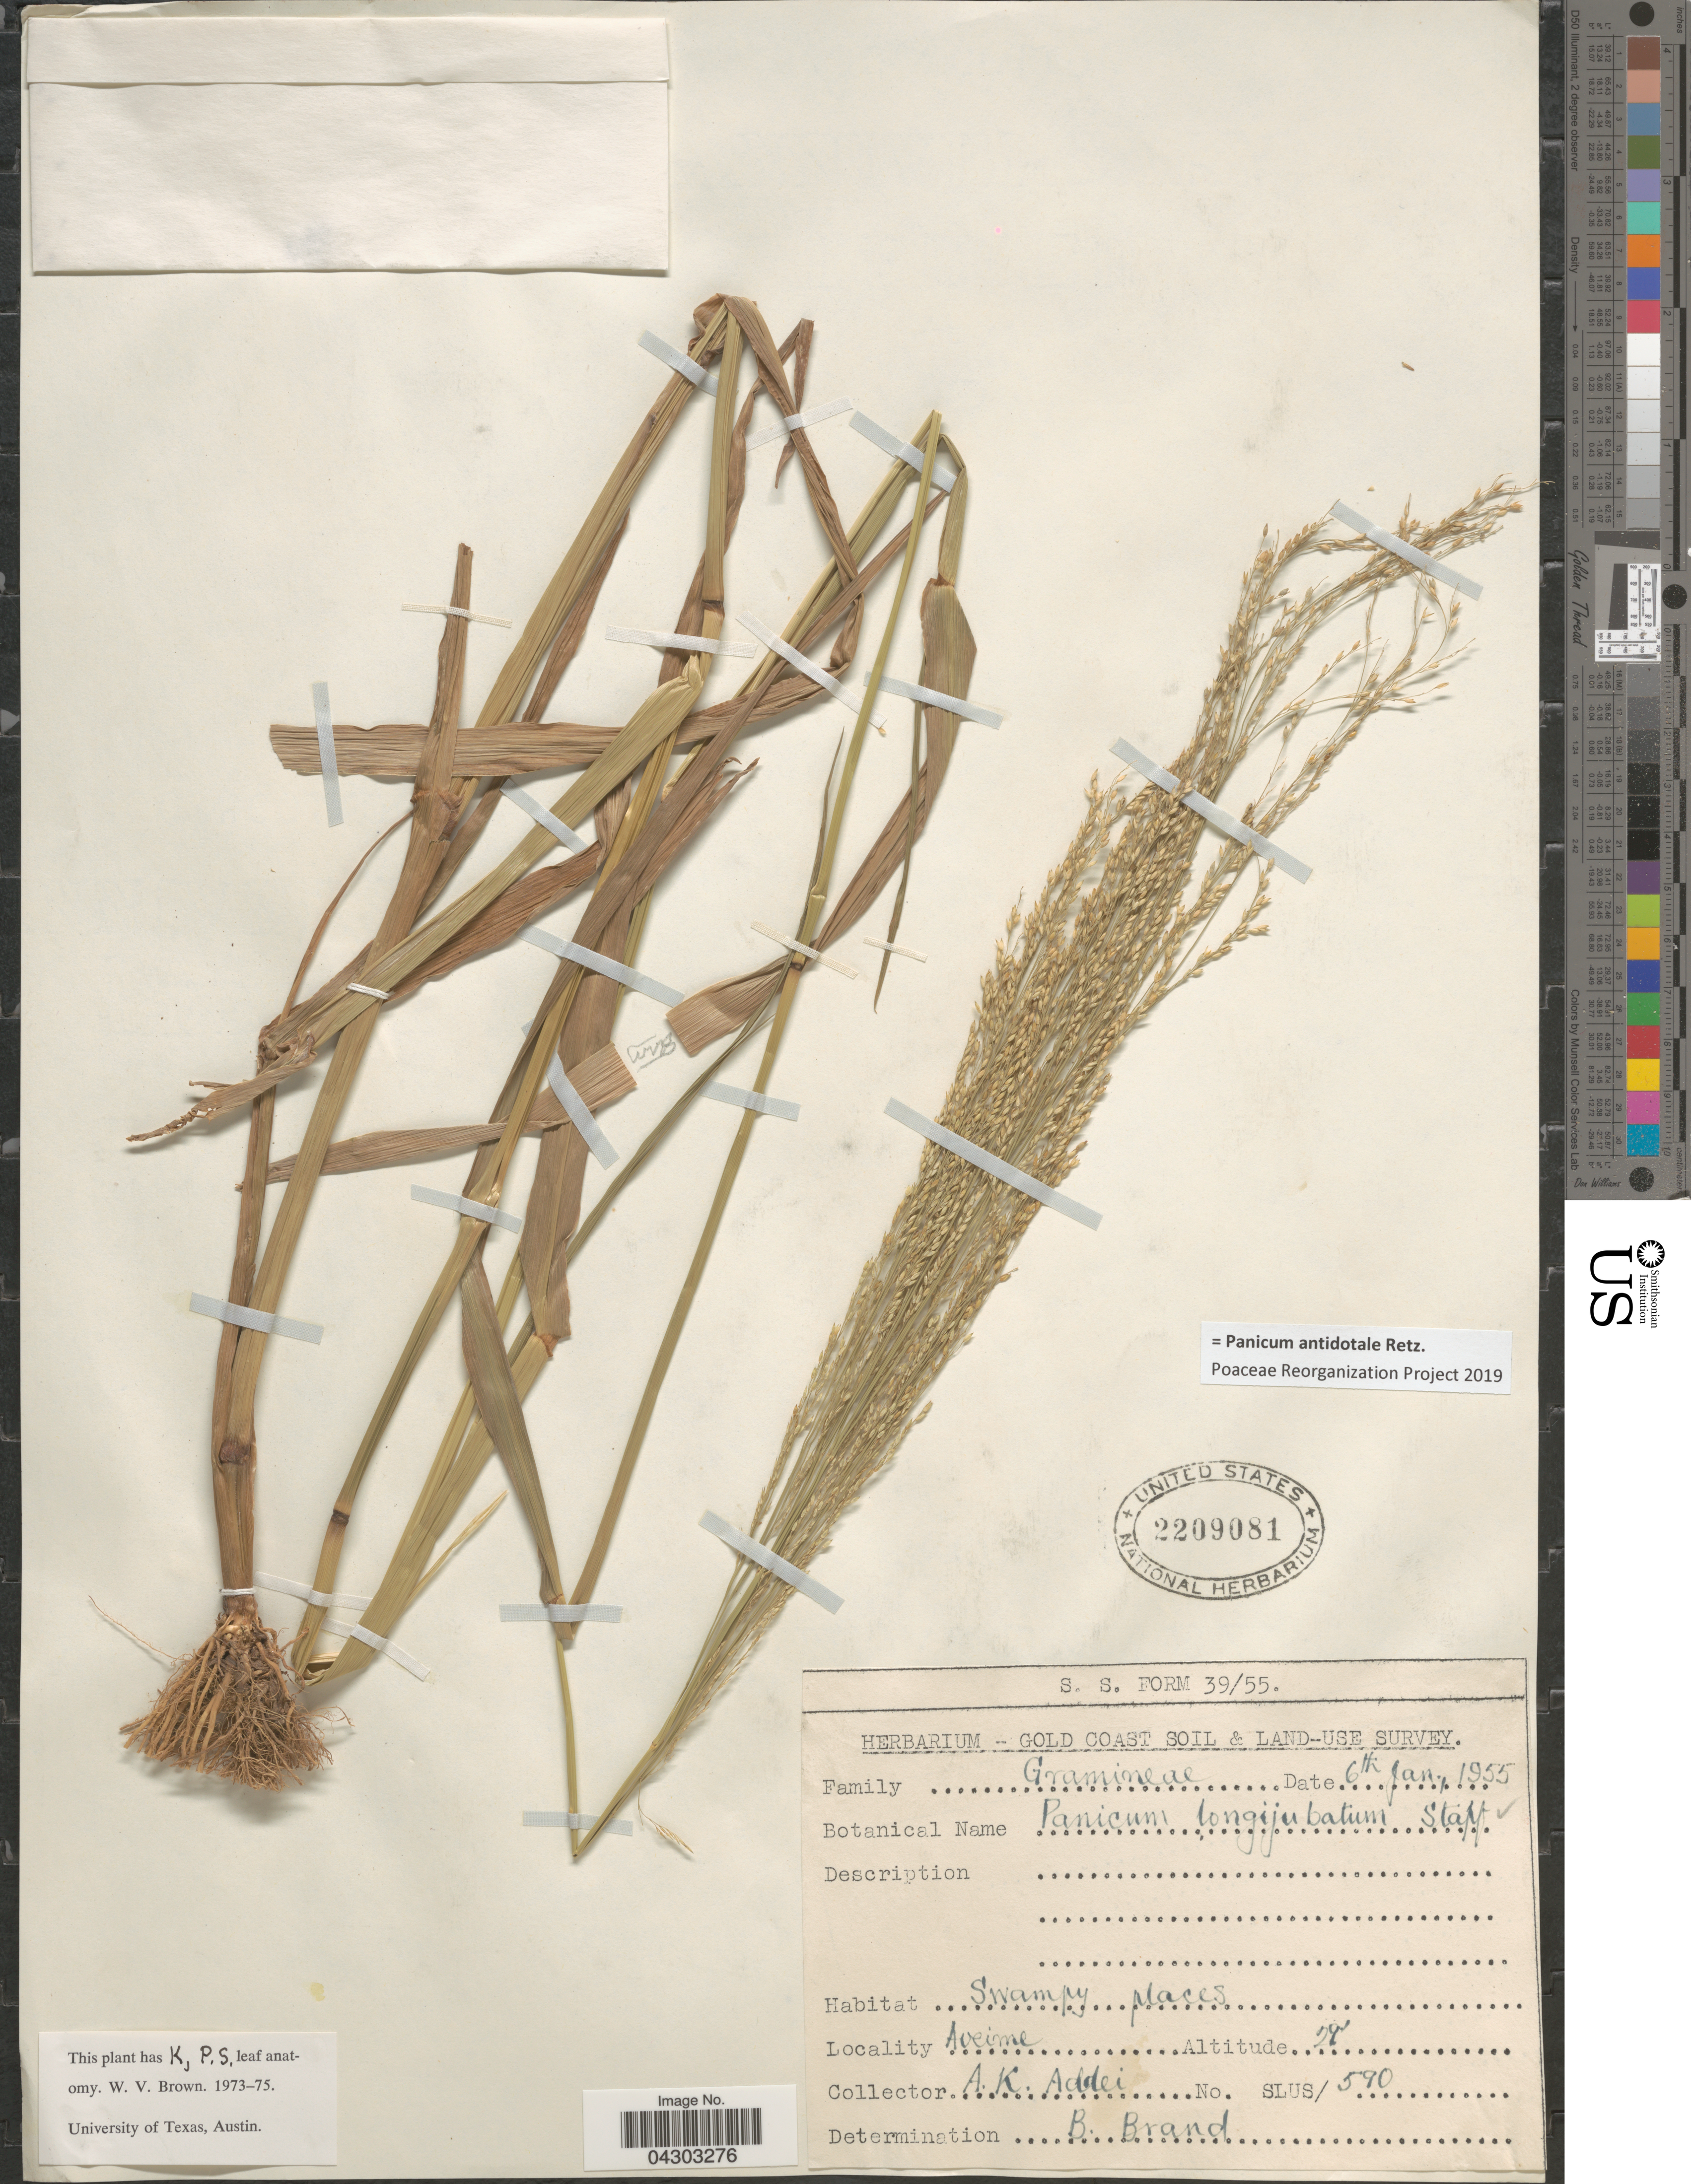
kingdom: Plantae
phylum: Tracheophyta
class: Liliopsida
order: Poales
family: Poaceae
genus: Panicum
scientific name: Panicum antidotale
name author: Retz.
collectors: A. Addei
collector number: SLUS/590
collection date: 1955-01-06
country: Ghana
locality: Gold Coast Soil & Land-Use Survey. Aveime.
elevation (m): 9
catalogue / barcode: US 2209081